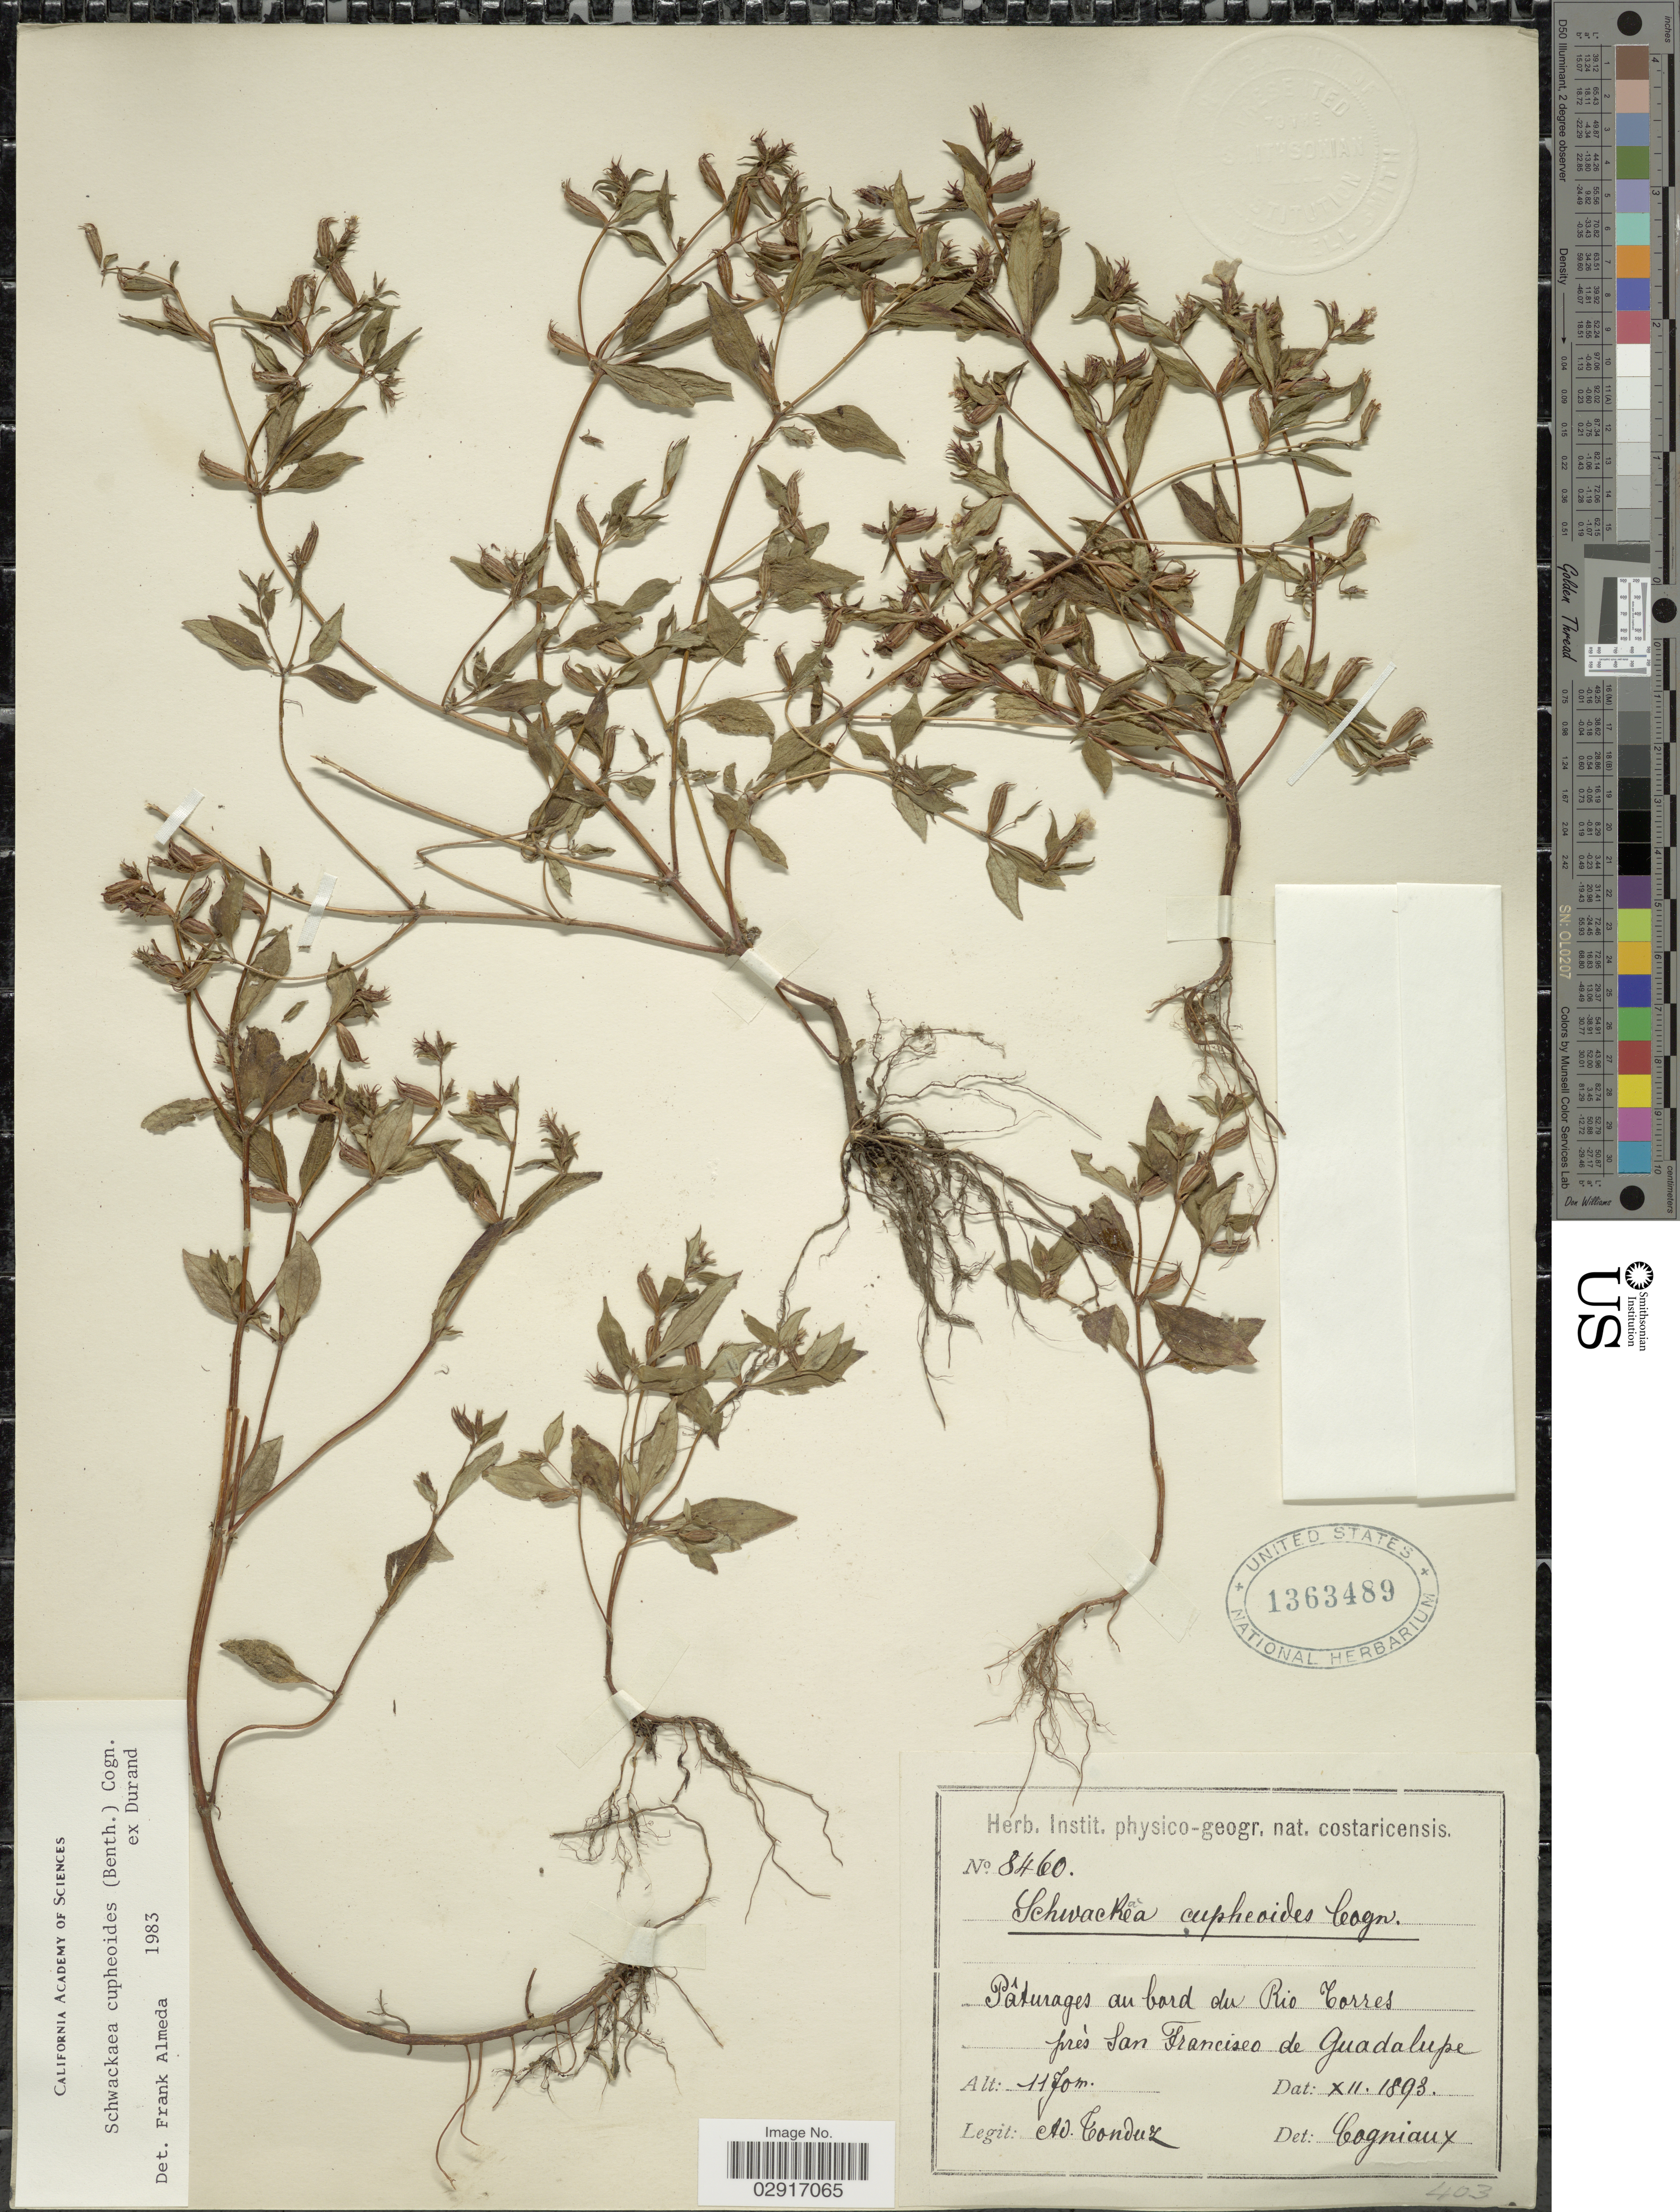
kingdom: Plantae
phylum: Tracheophyta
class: Magnoliopsida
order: Myrtales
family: Melastomataceae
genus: Schwackaea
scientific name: Schwackaea cupheoides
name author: (Benth.) Cogn.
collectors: A. Tonduz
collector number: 8460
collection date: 1893-12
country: Costa Rica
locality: Costaricenses. Pâturages au bord du Rio Torres près San Francisco de Gaudalupe.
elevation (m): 1170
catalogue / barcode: US 1363489